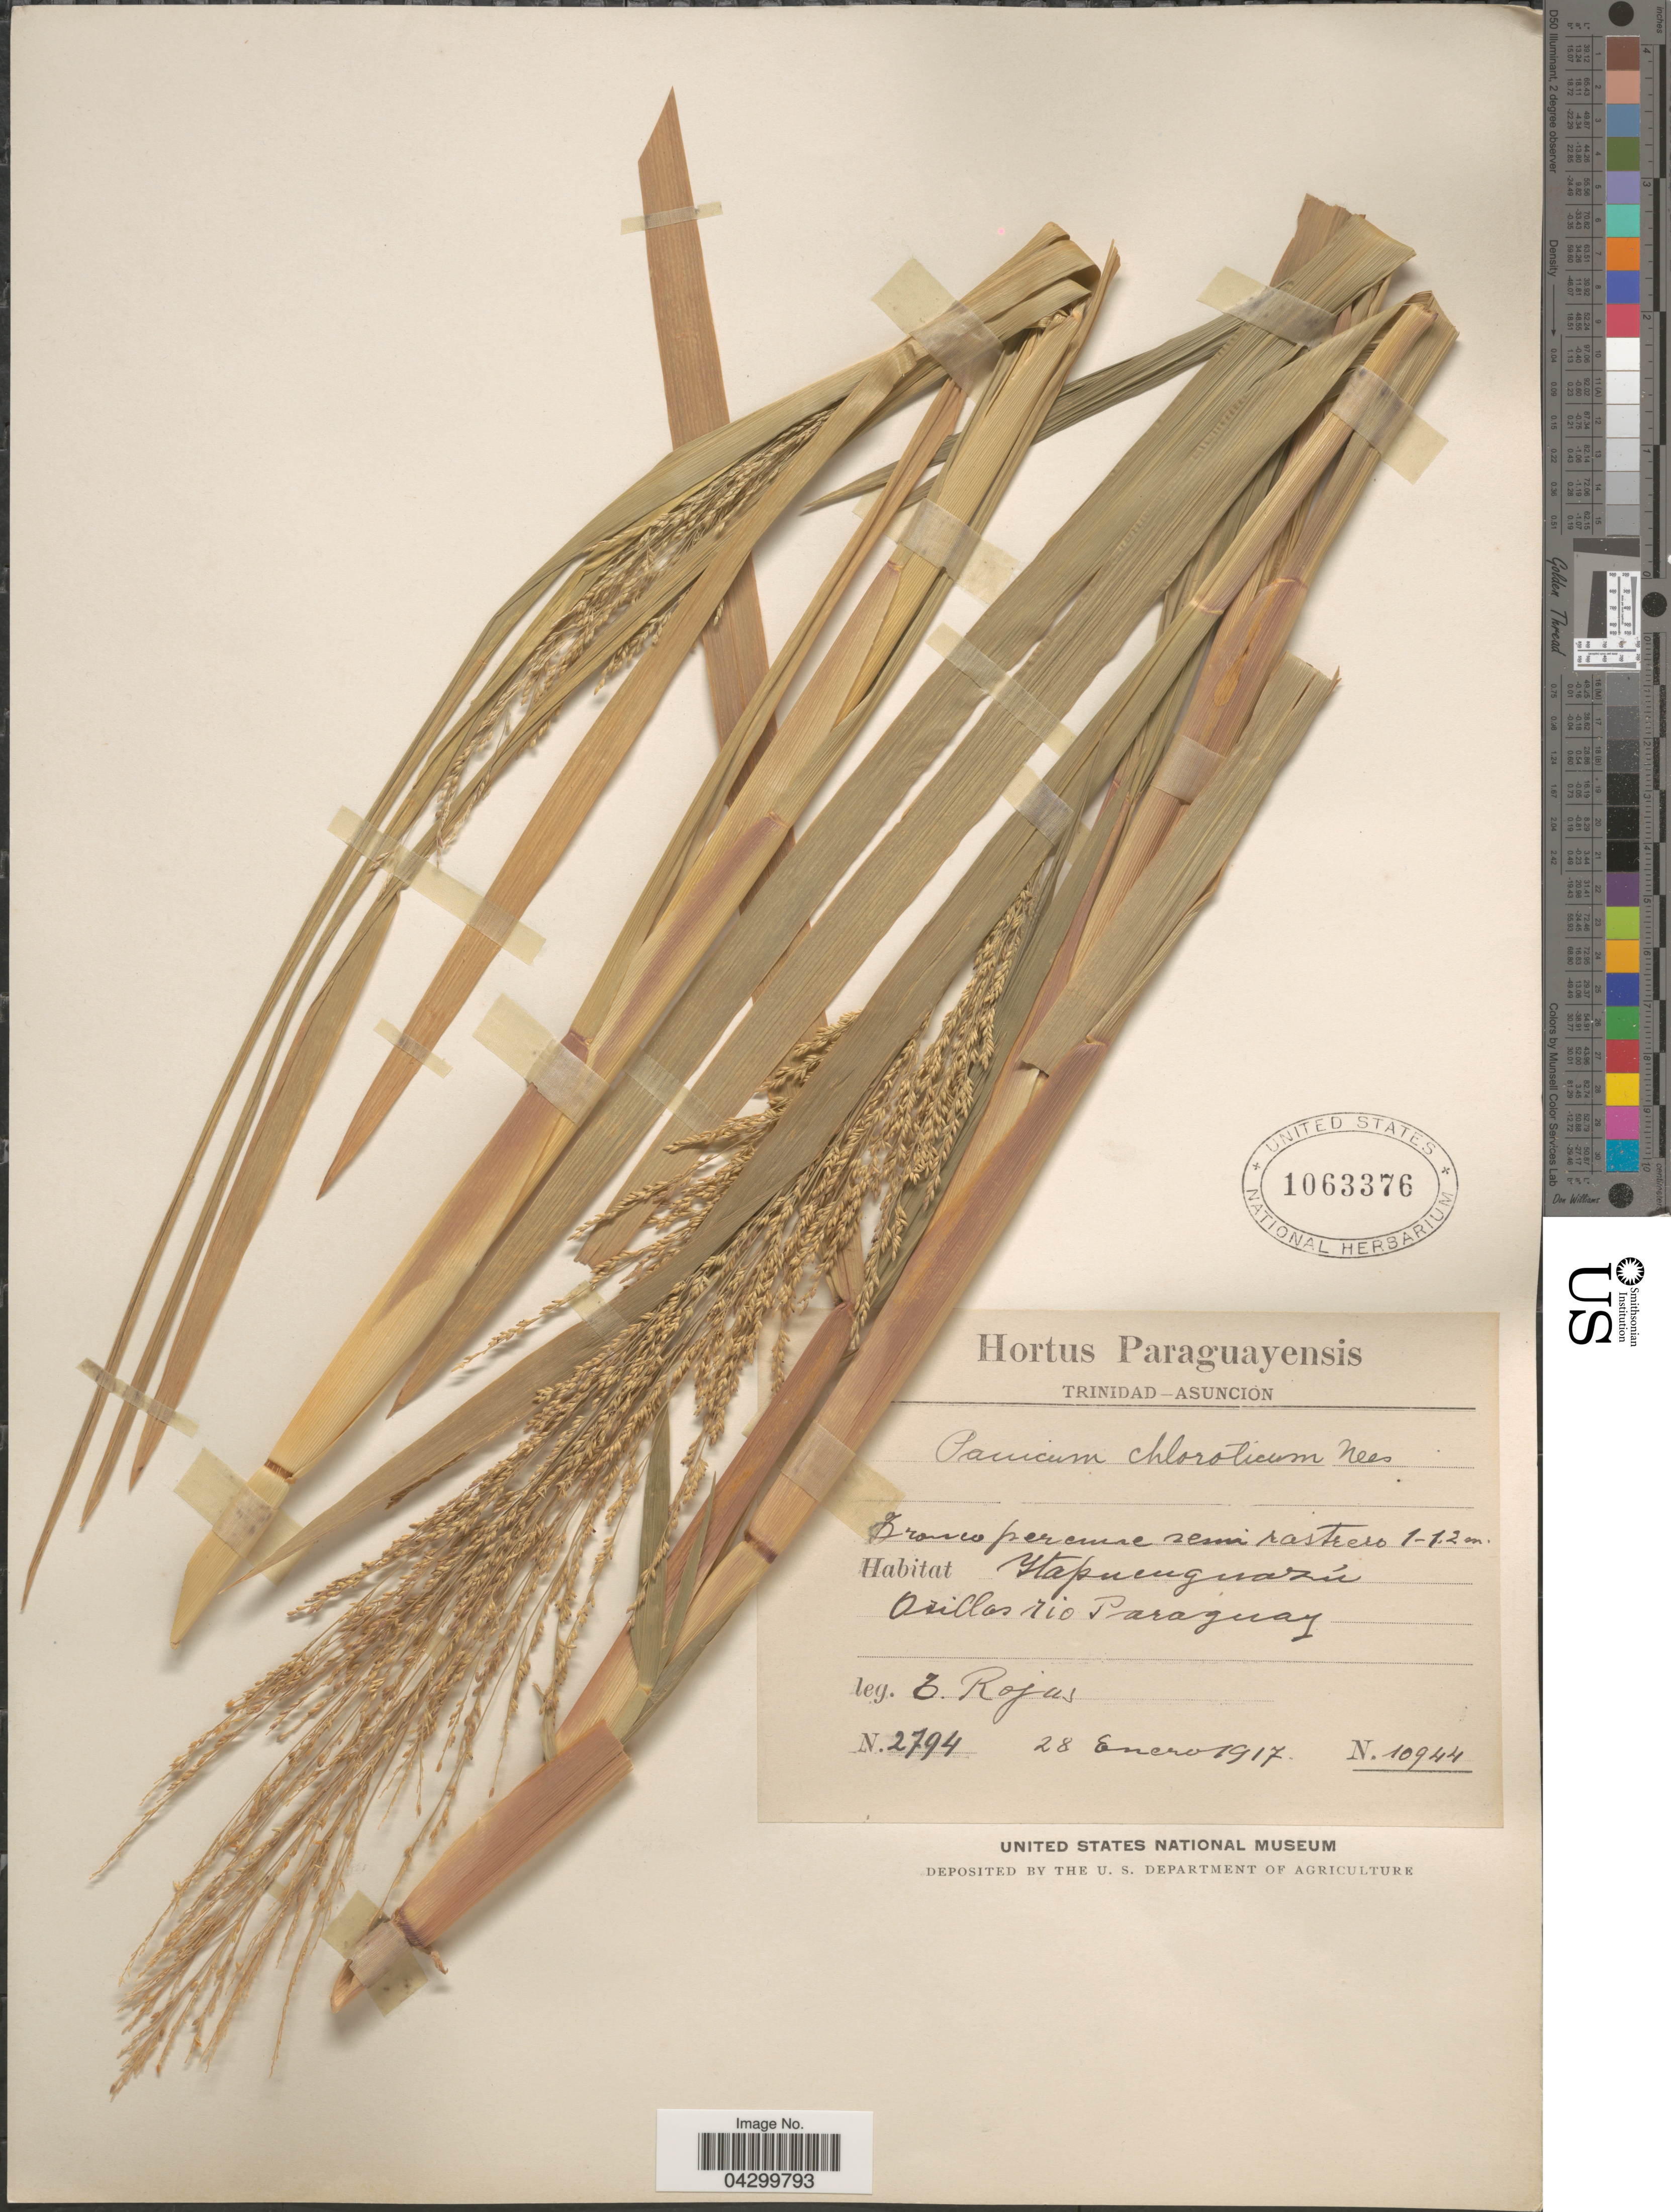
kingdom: Plantae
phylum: Tracheophyta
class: Liliopsida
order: Poales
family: Poaceae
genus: Panicum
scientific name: Panicum dichotomiflorum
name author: Michx.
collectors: T. Rojas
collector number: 2794/10944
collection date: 1917-01-28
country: Paraguay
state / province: Asuncion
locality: Trinidad - Asuncion. Itapucuguazu. Orillas Paraguay.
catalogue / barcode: US 1063376